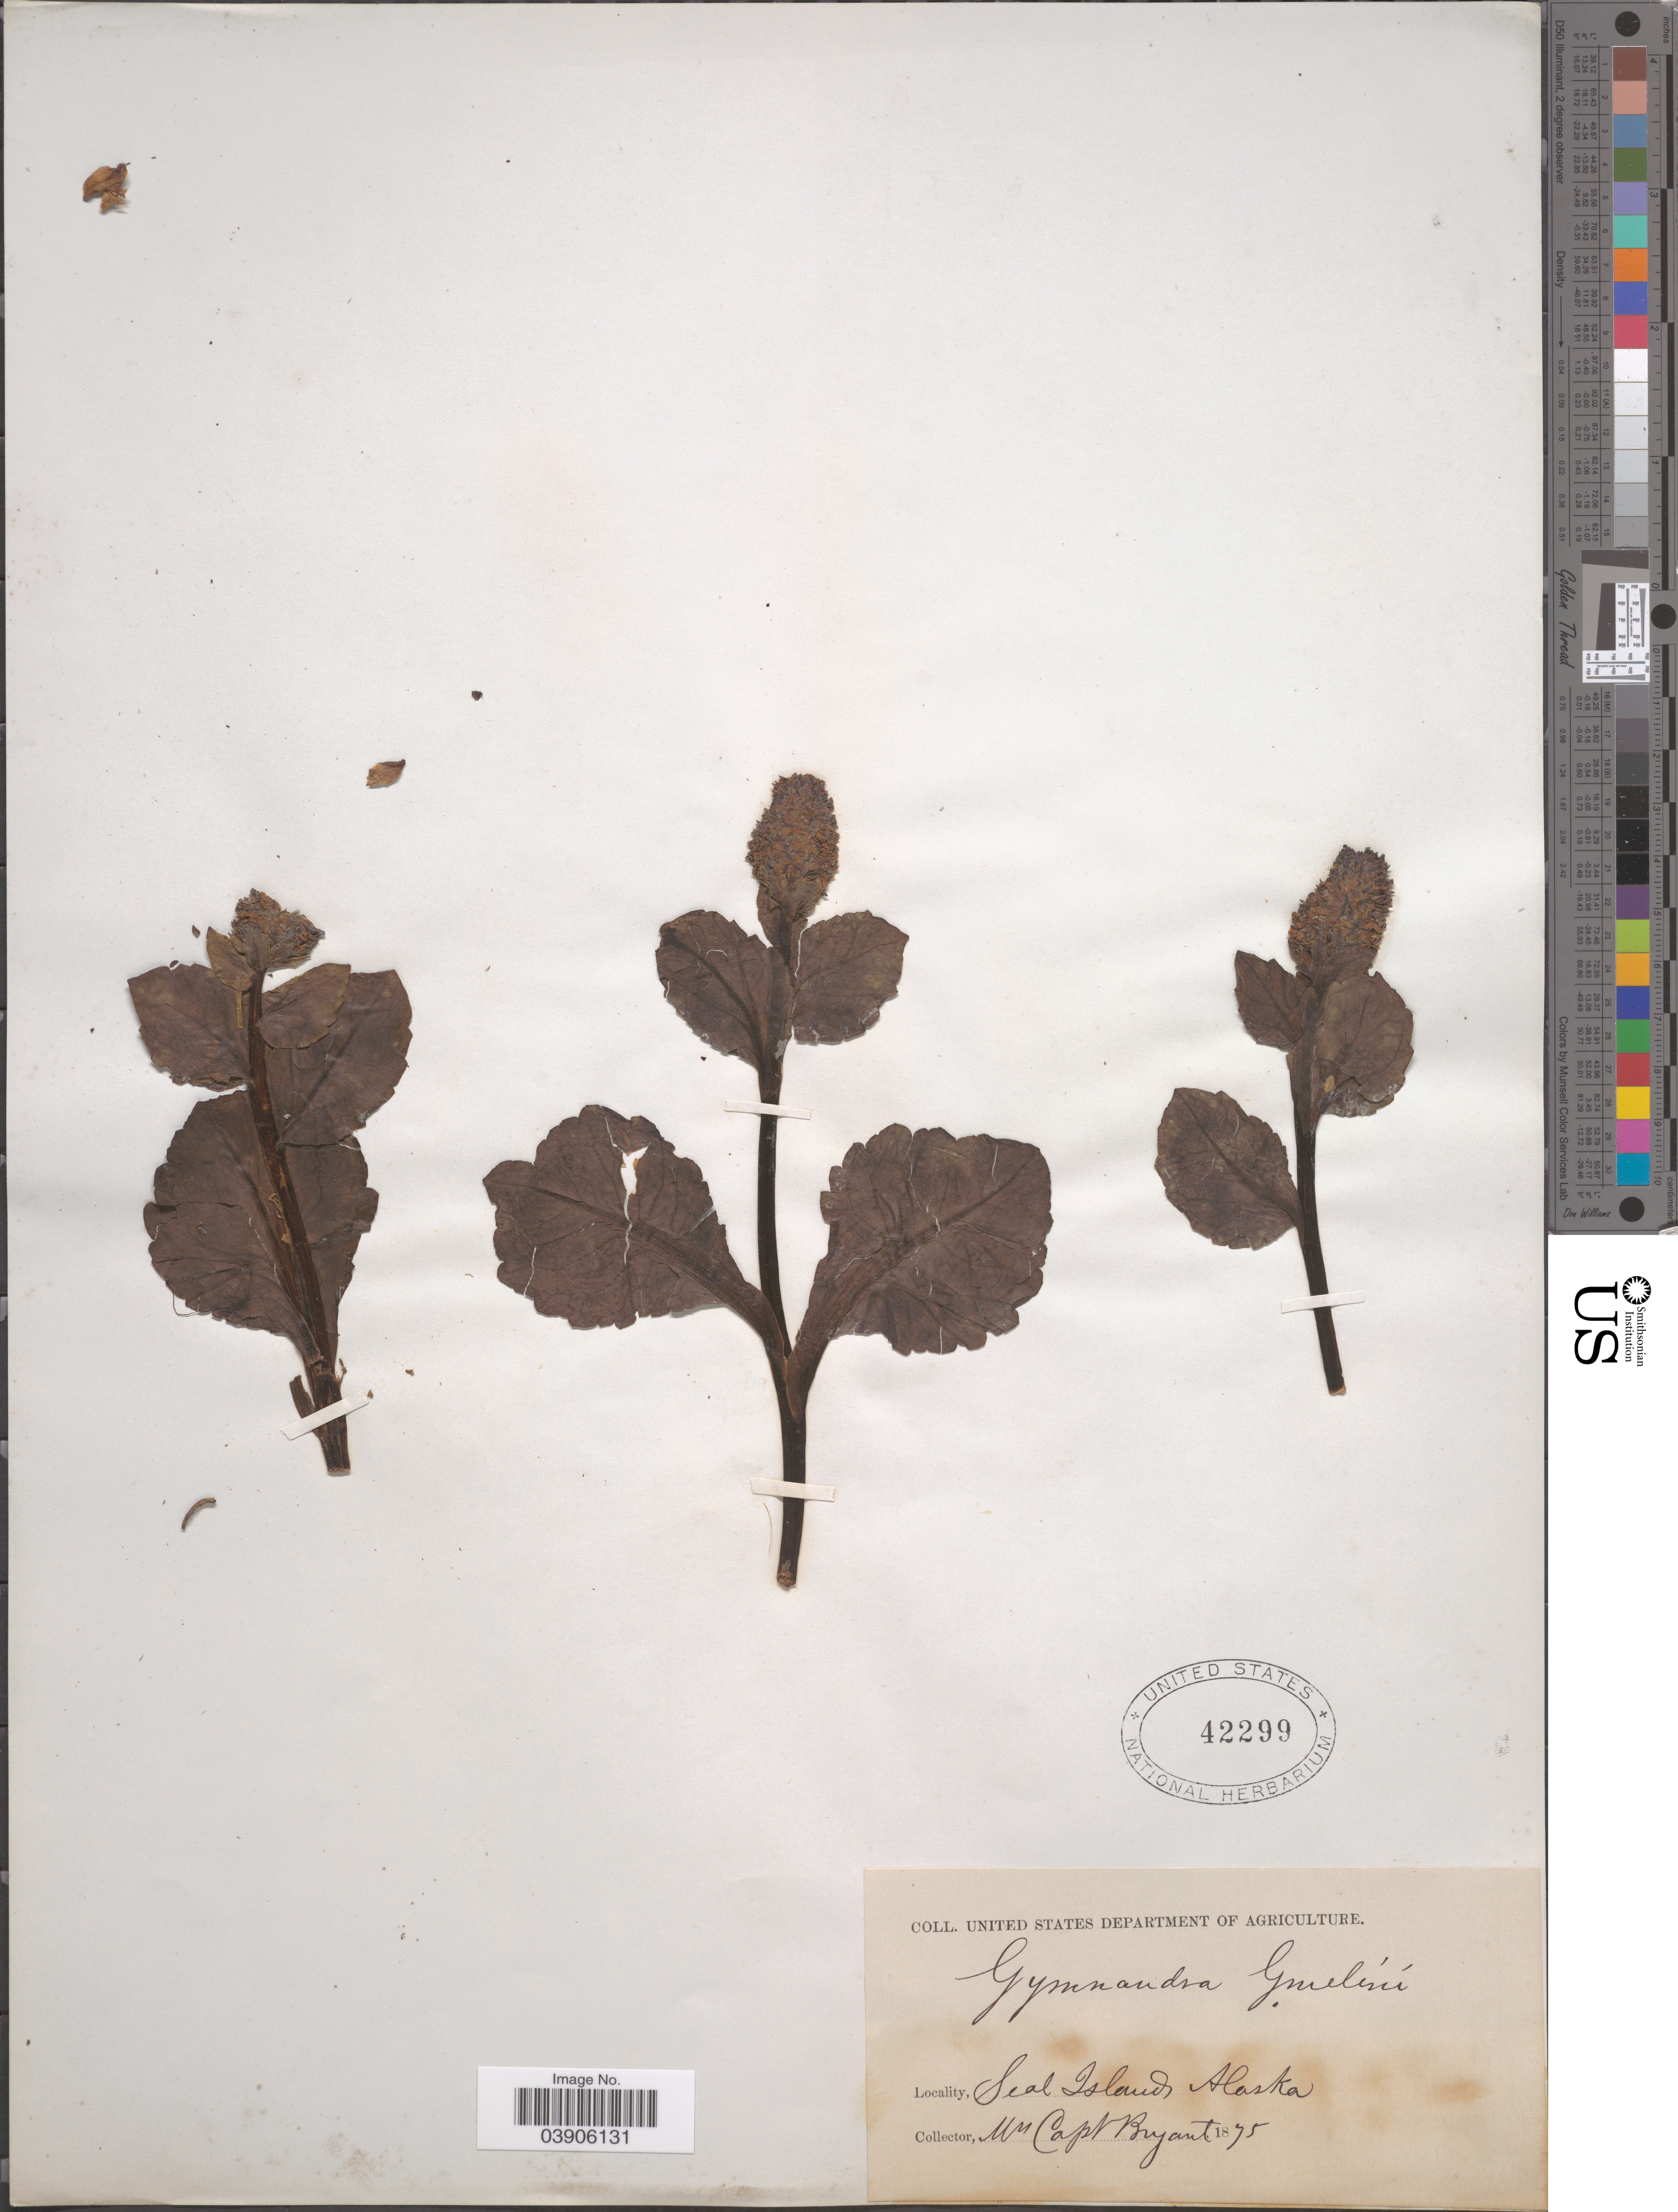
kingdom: Plantae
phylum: Tracheophyta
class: Magnoliopsida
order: Lamiales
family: Plantaginaceae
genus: Lagotis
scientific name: Lagotis glauca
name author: Gaertn.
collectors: C. Bryant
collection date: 1875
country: United States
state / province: Alaska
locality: Seal Island.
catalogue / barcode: US 42299